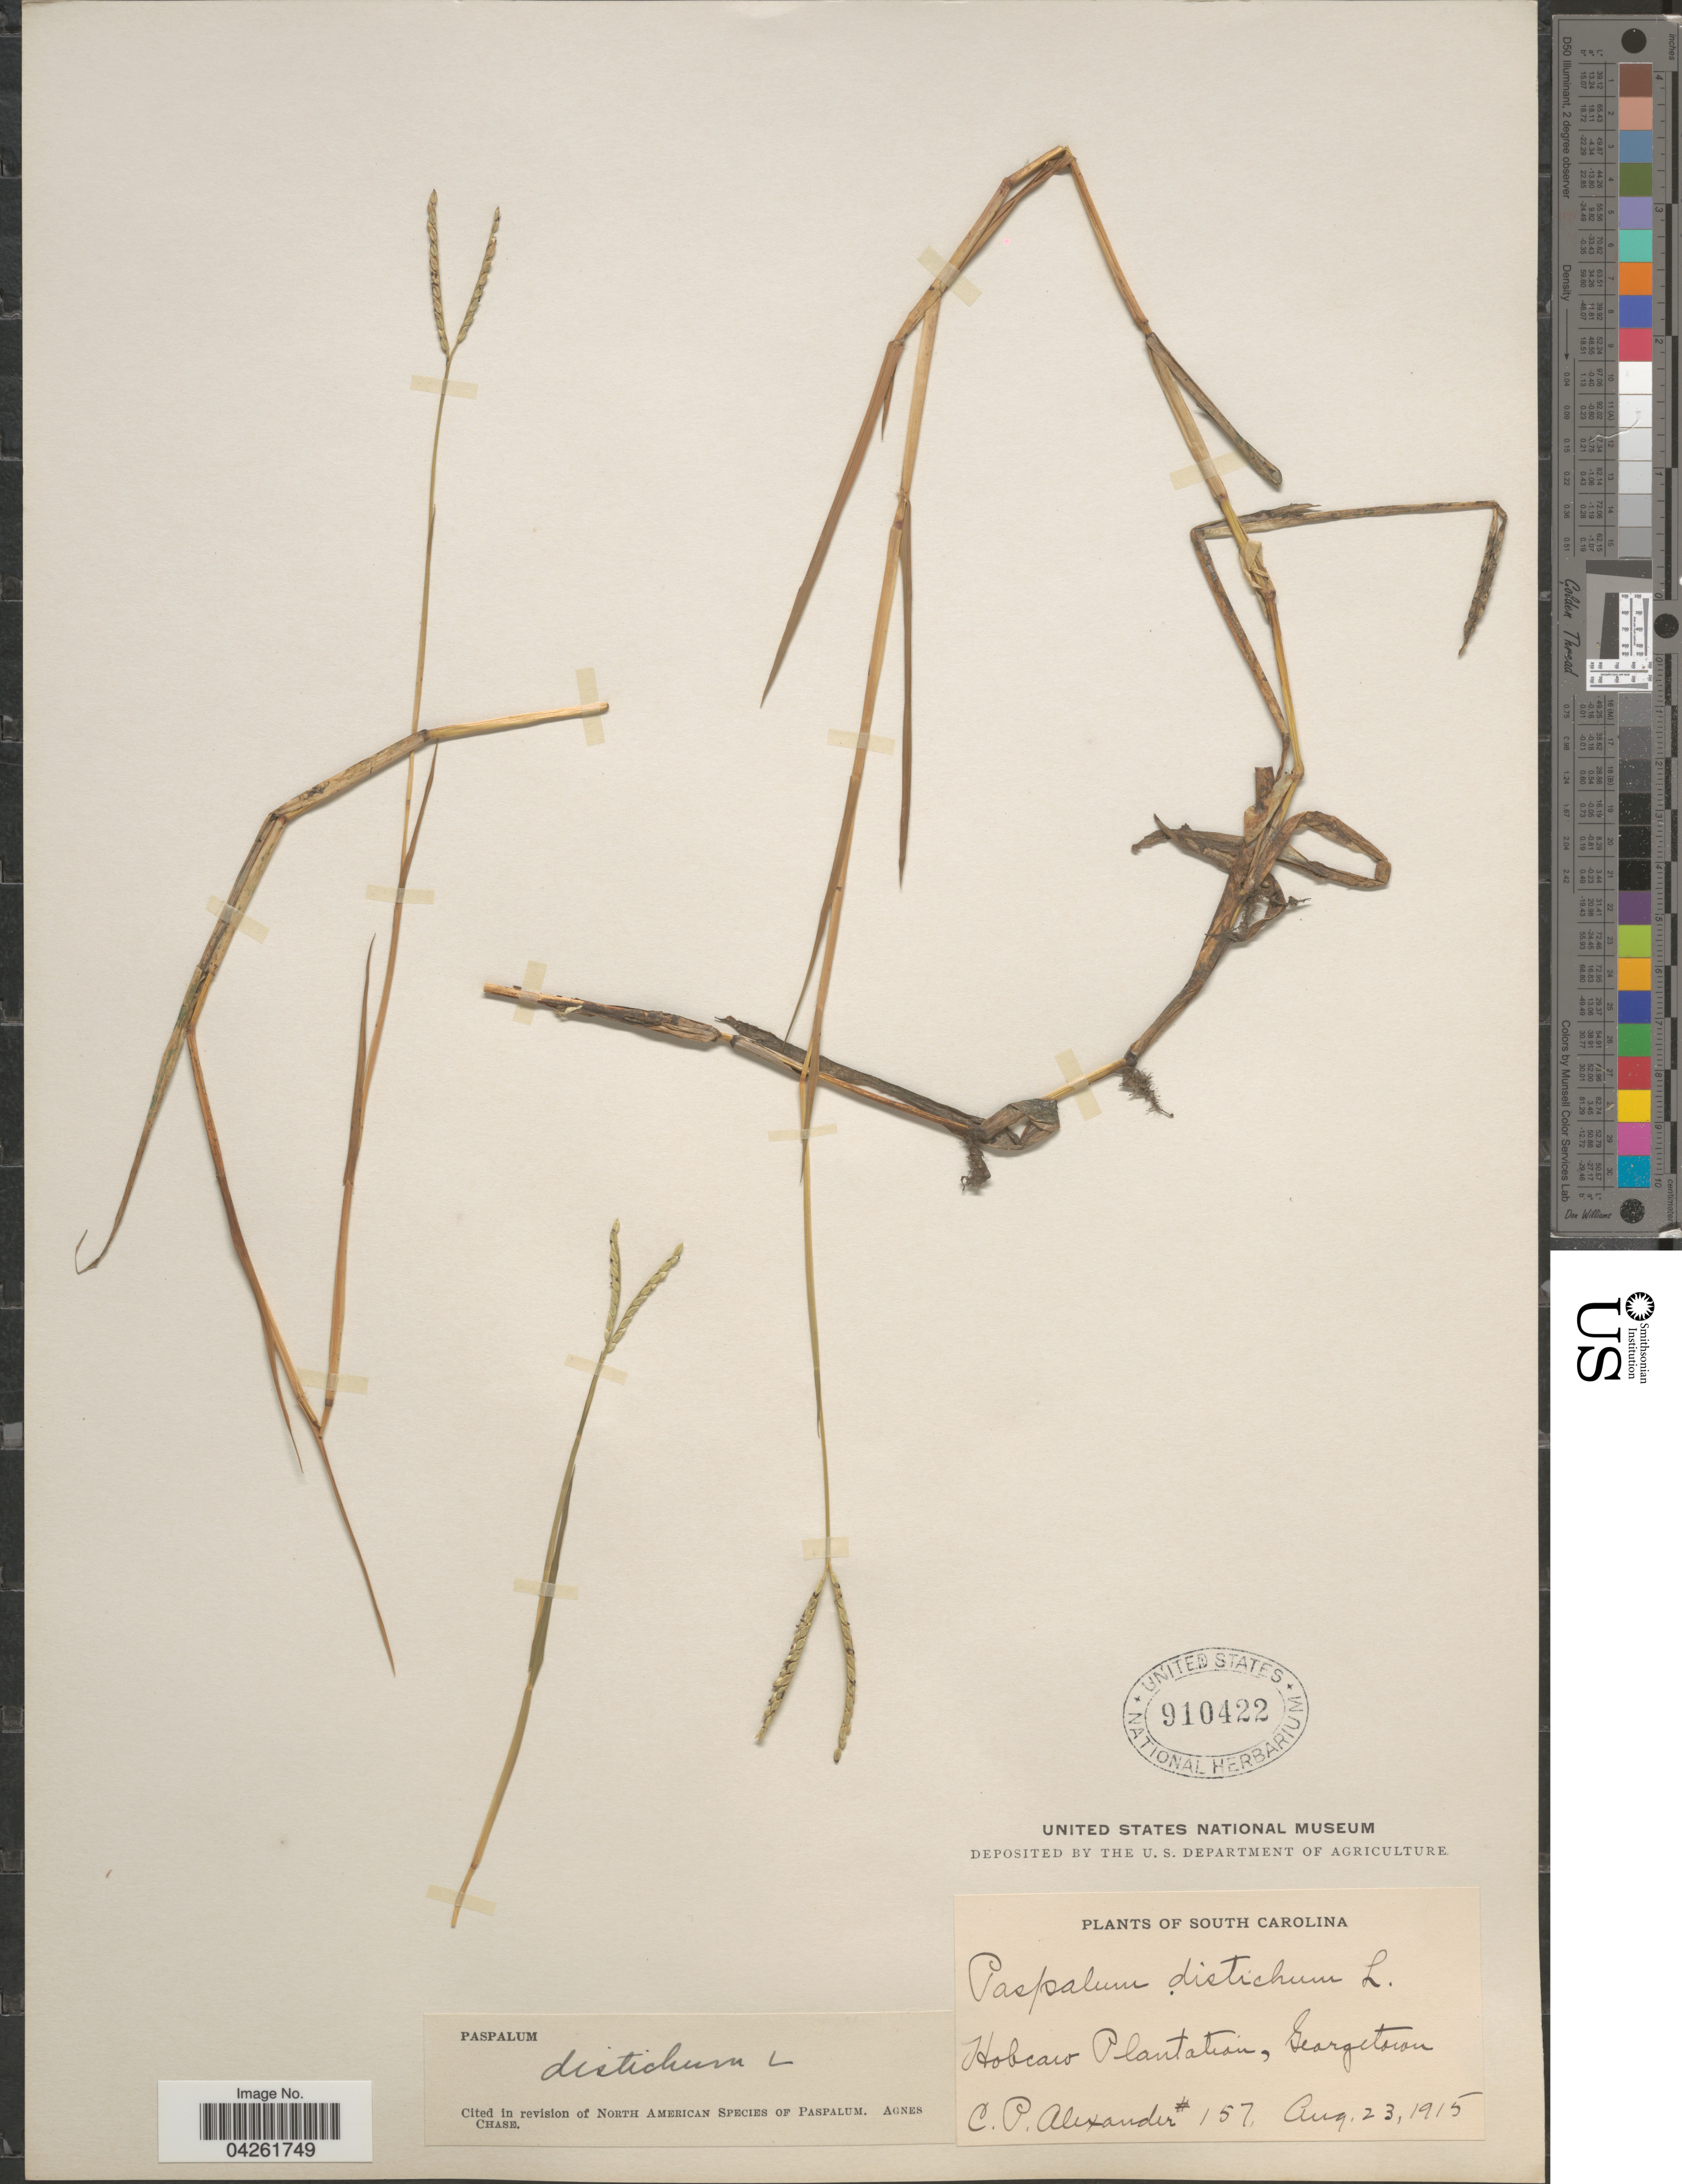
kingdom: Plantae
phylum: Tracheophyta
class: Liliopsida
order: Poales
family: Poaceae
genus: Paspalum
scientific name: Paspalum distichum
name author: L.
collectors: C. P. Alexander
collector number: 157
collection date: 1915-08-23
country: United States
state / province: South Carolina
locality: Hobcaw Plantation, Georgetown.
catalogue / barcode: US 910422